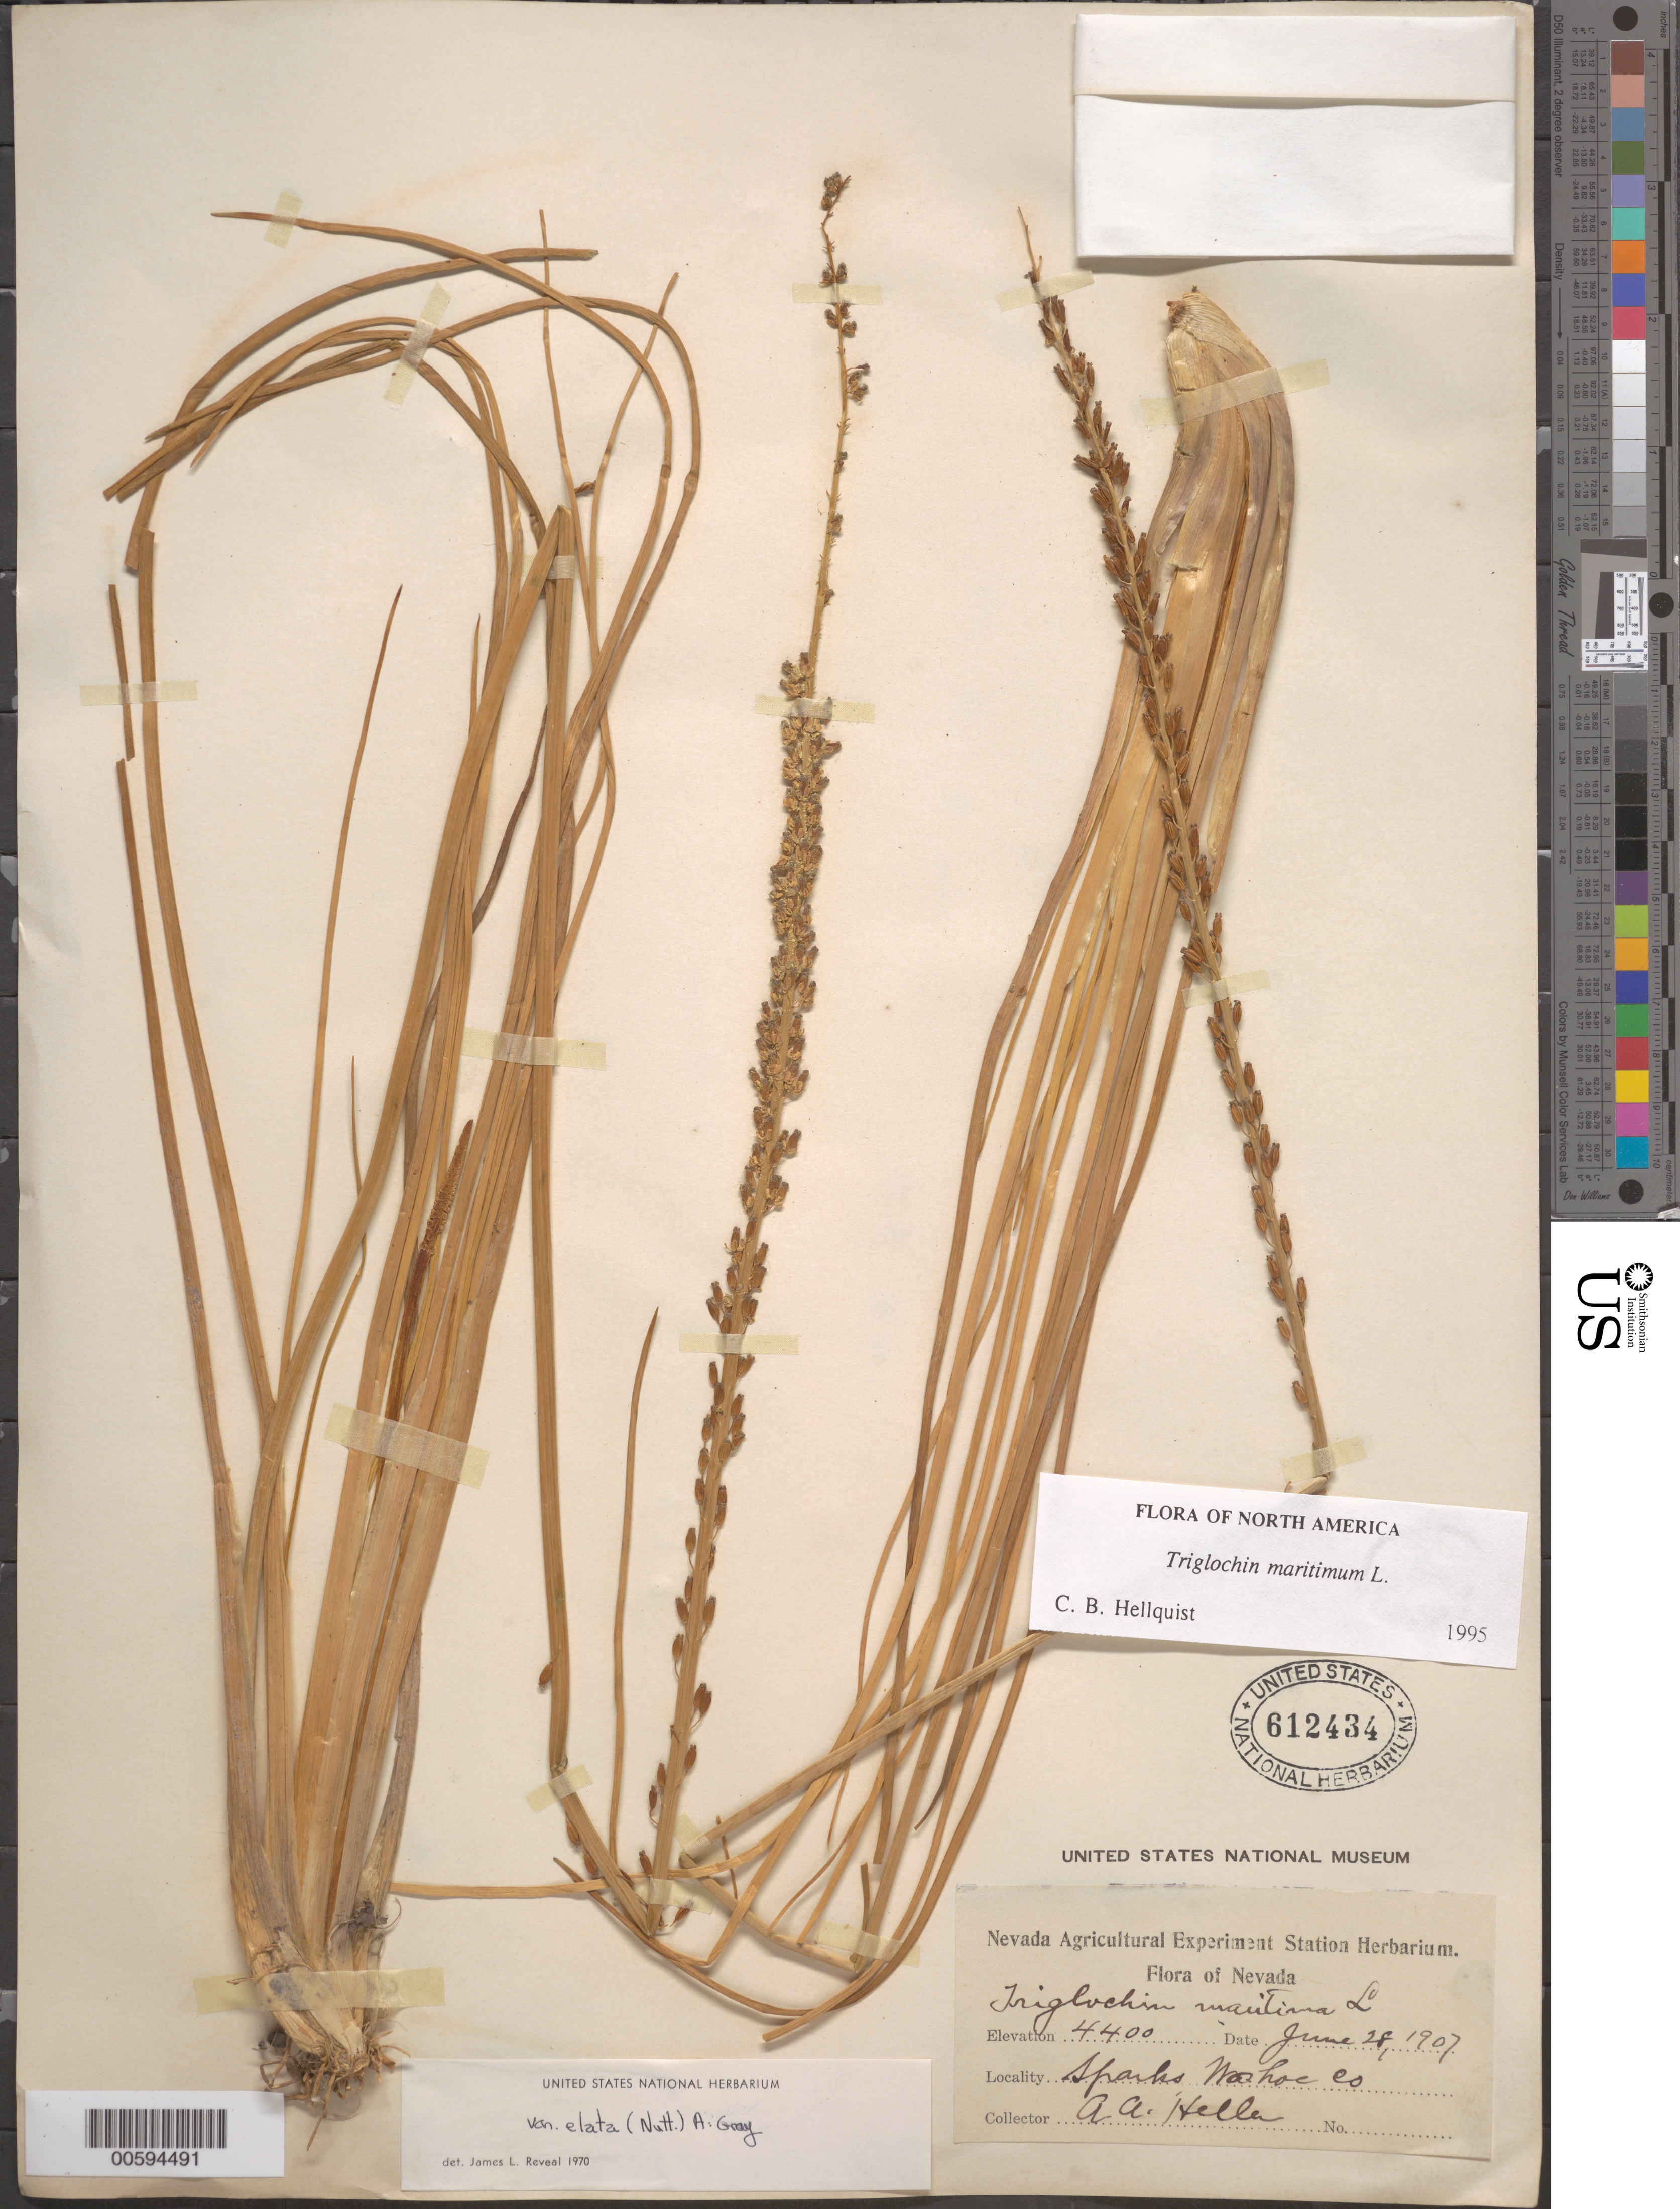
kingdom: Plantae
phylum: Tracheophyta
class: Liliopsida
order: Alismatales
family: Juncaginaceae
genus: Triglochin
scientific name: Triglochin maritima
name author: L.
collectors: A. A. Heller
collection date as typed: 28 Jun 1907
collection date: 1907-06-28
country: United States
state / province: Nevada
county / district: Washoe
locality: Sparks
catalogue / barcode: US 612434